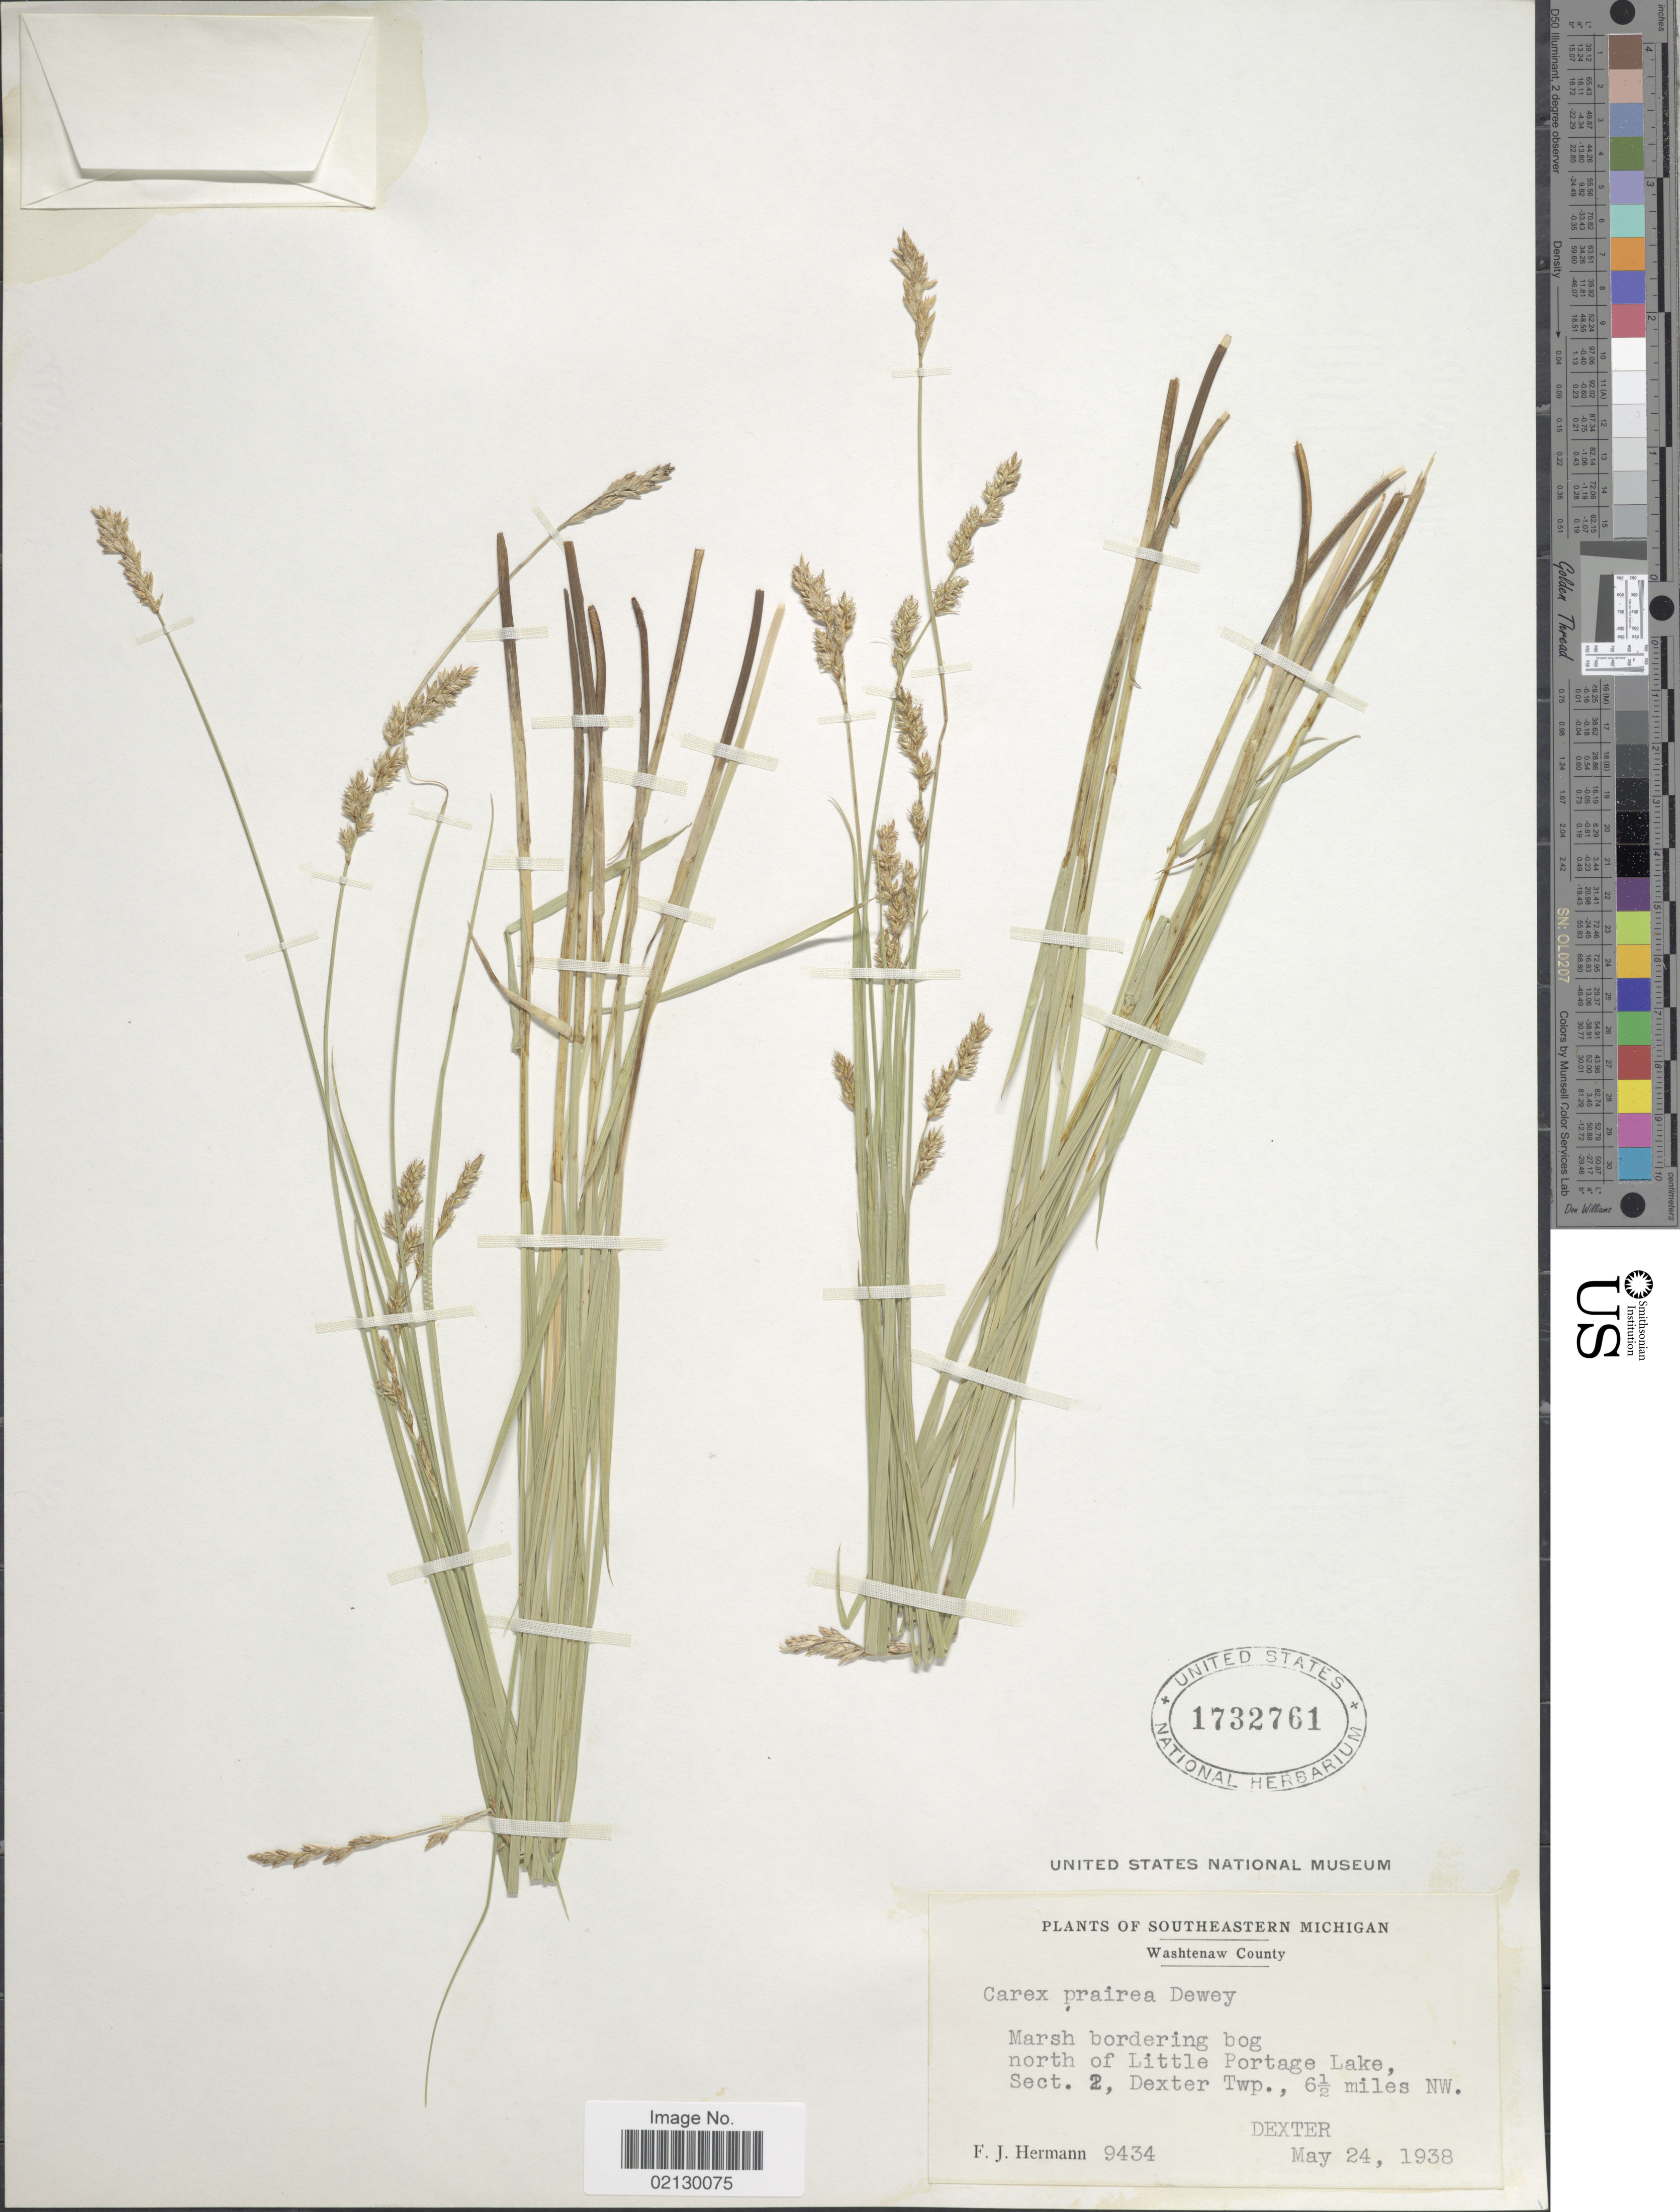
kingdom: Plantae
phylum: Tracheophyta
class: Liliopsida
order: Poales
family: Cyperaceae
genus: Carex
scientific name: Carex prairea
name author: Dewey ex Alph. Wood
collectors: F. J. Hermann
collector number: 9434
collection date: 1938-05-24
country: United States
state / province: Michigan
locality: Southeastern Michigan, Washtenaw County North of Little Portage Lake, Sect. 2, Decter Twp., 6 1/2 miles NW Dexter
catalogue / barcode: US 1732761